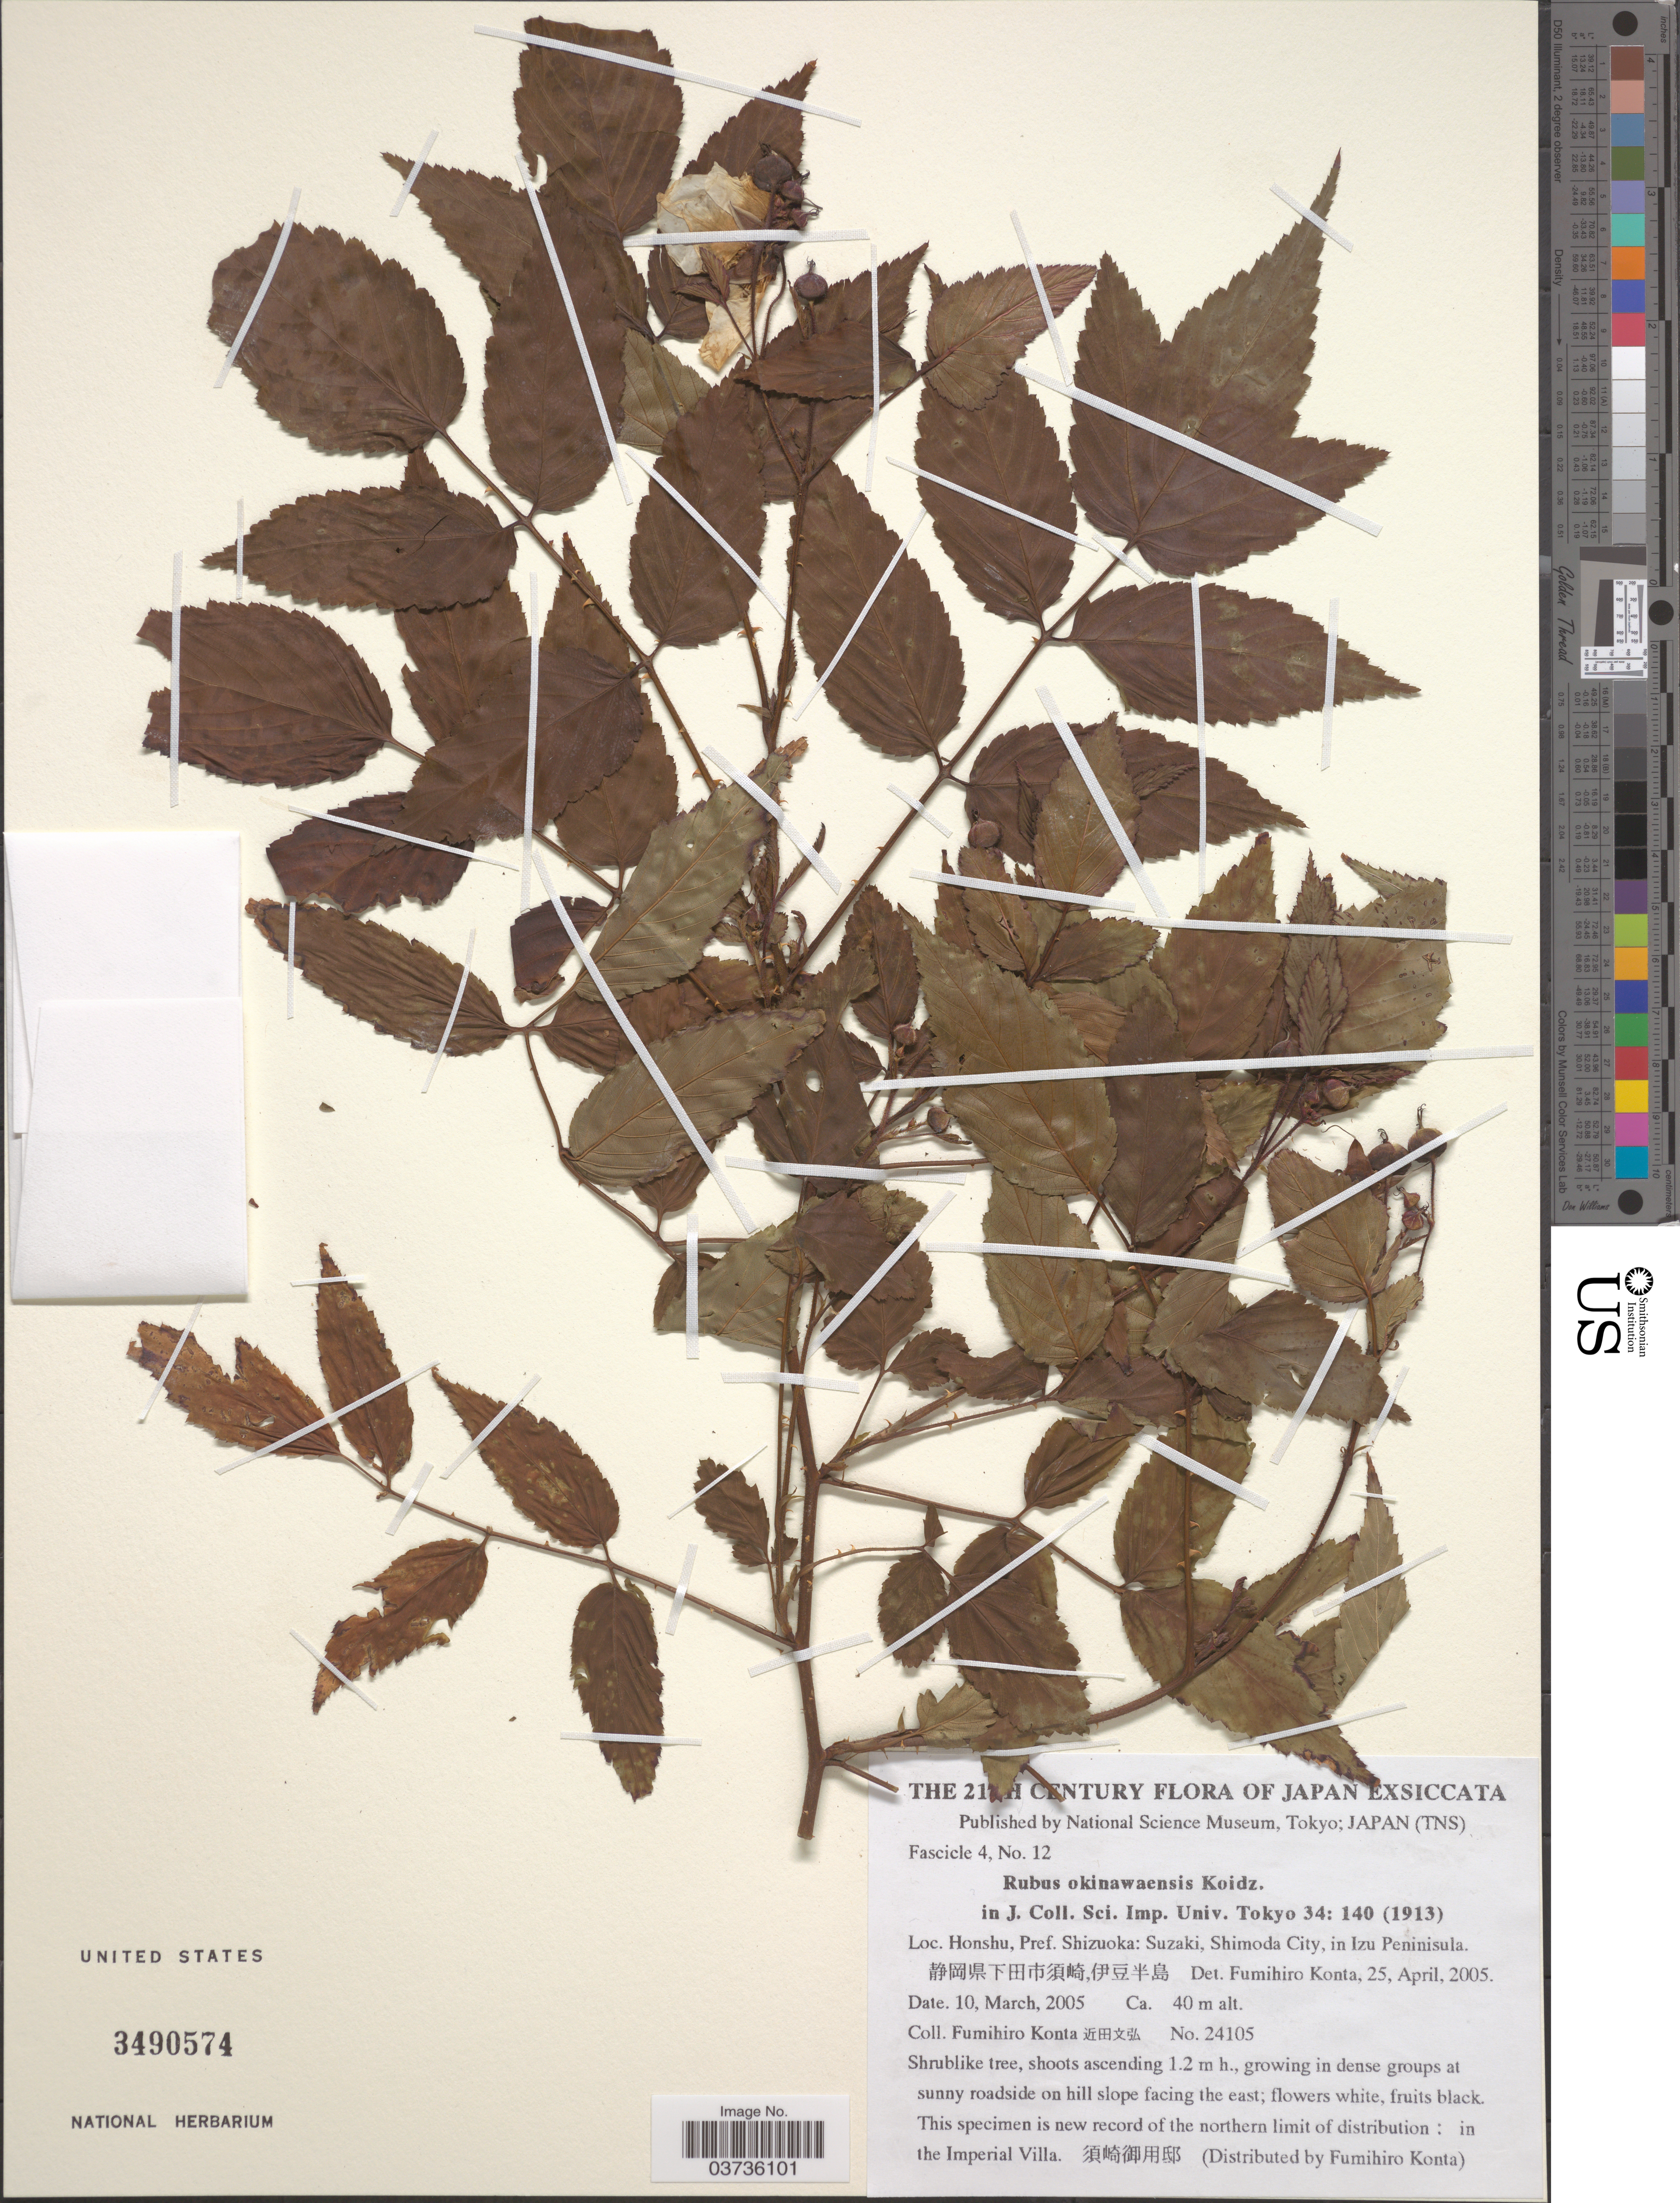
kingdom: Plantae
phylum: Tracheophyta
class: Magnoliopsida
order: Rosales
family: Rosaceae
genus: Rubus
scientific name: Rubus okinawensis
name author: Koidzumi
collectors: F. Konta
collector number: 24105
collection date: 2005-03-10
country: Japan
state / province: Sizuoka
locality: Honshu, Pref. Shizuoka: Suzaki, Shimoda City, in Izu Peninsula. X.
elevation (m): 40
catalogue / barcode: US 3490574